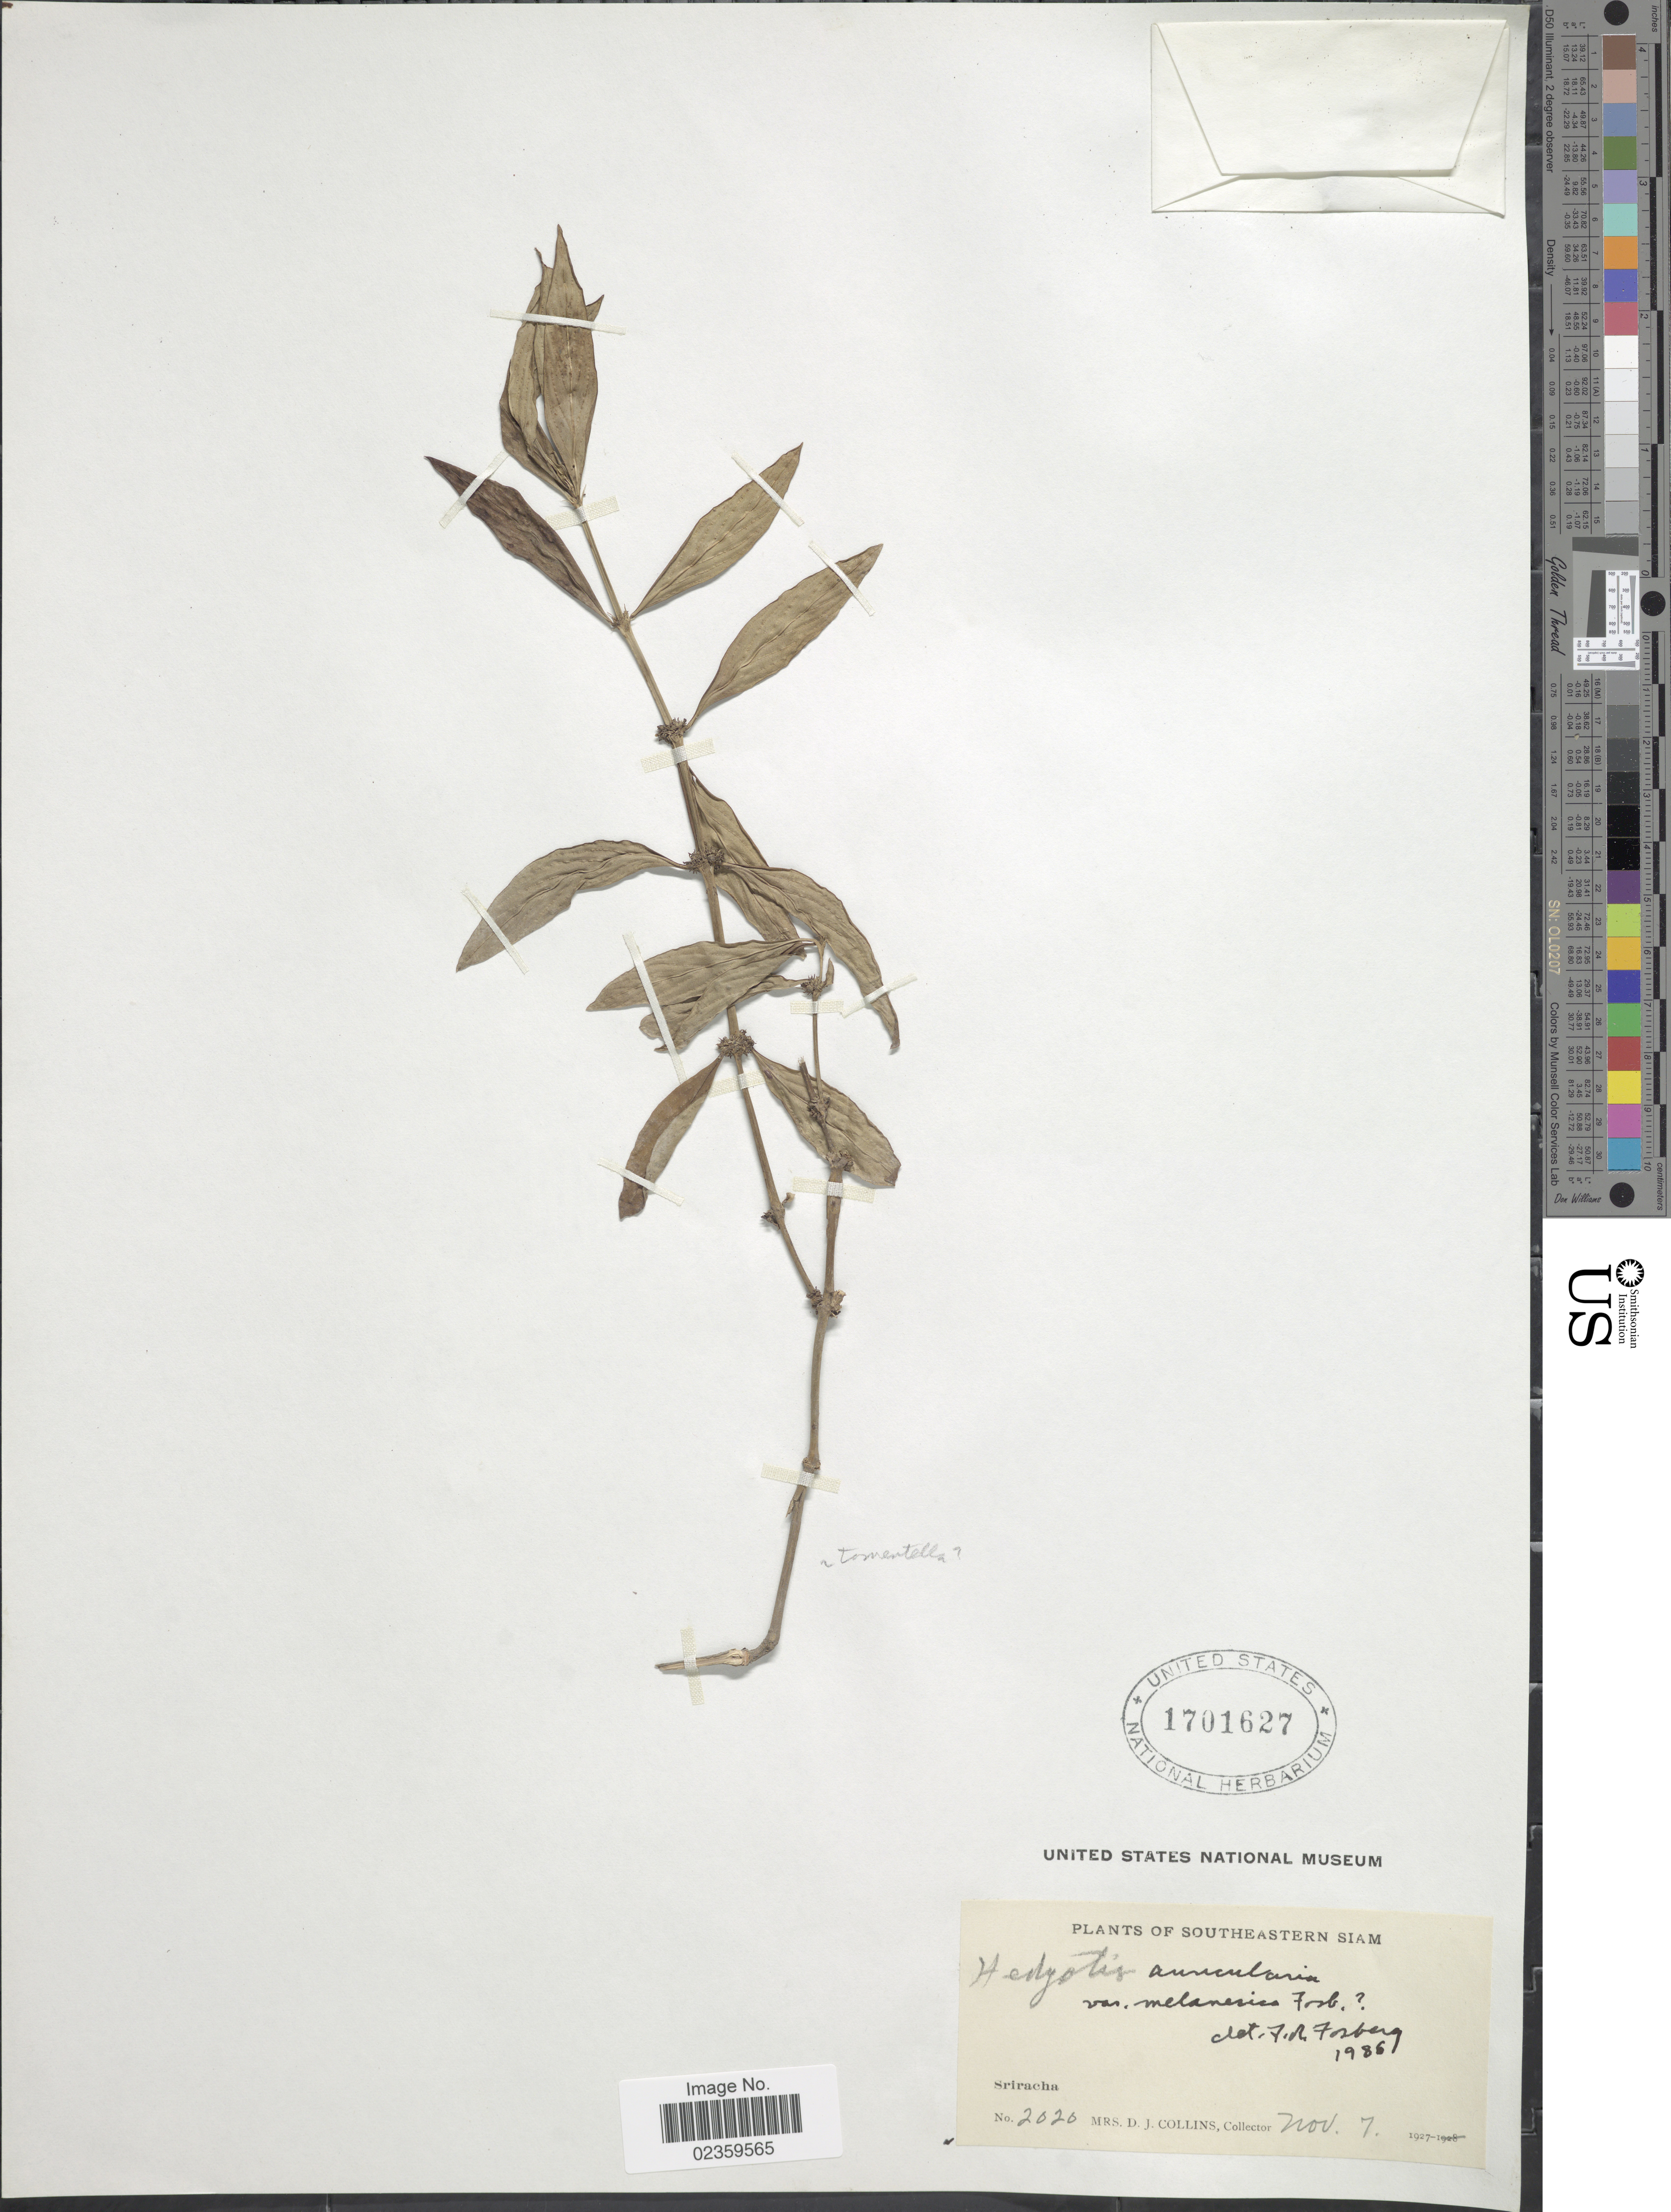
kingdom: Plantae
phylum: Tracheophyta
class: Magnoliopsida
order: Gentianales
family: Rubiaceae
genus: Exallage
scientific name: Exallage sp.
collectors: Mrs. D. J. Collins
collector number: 2020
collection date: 1927-11-07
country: Thailand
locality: Southeastern Siam. Sriracha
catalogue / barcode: US 1701627